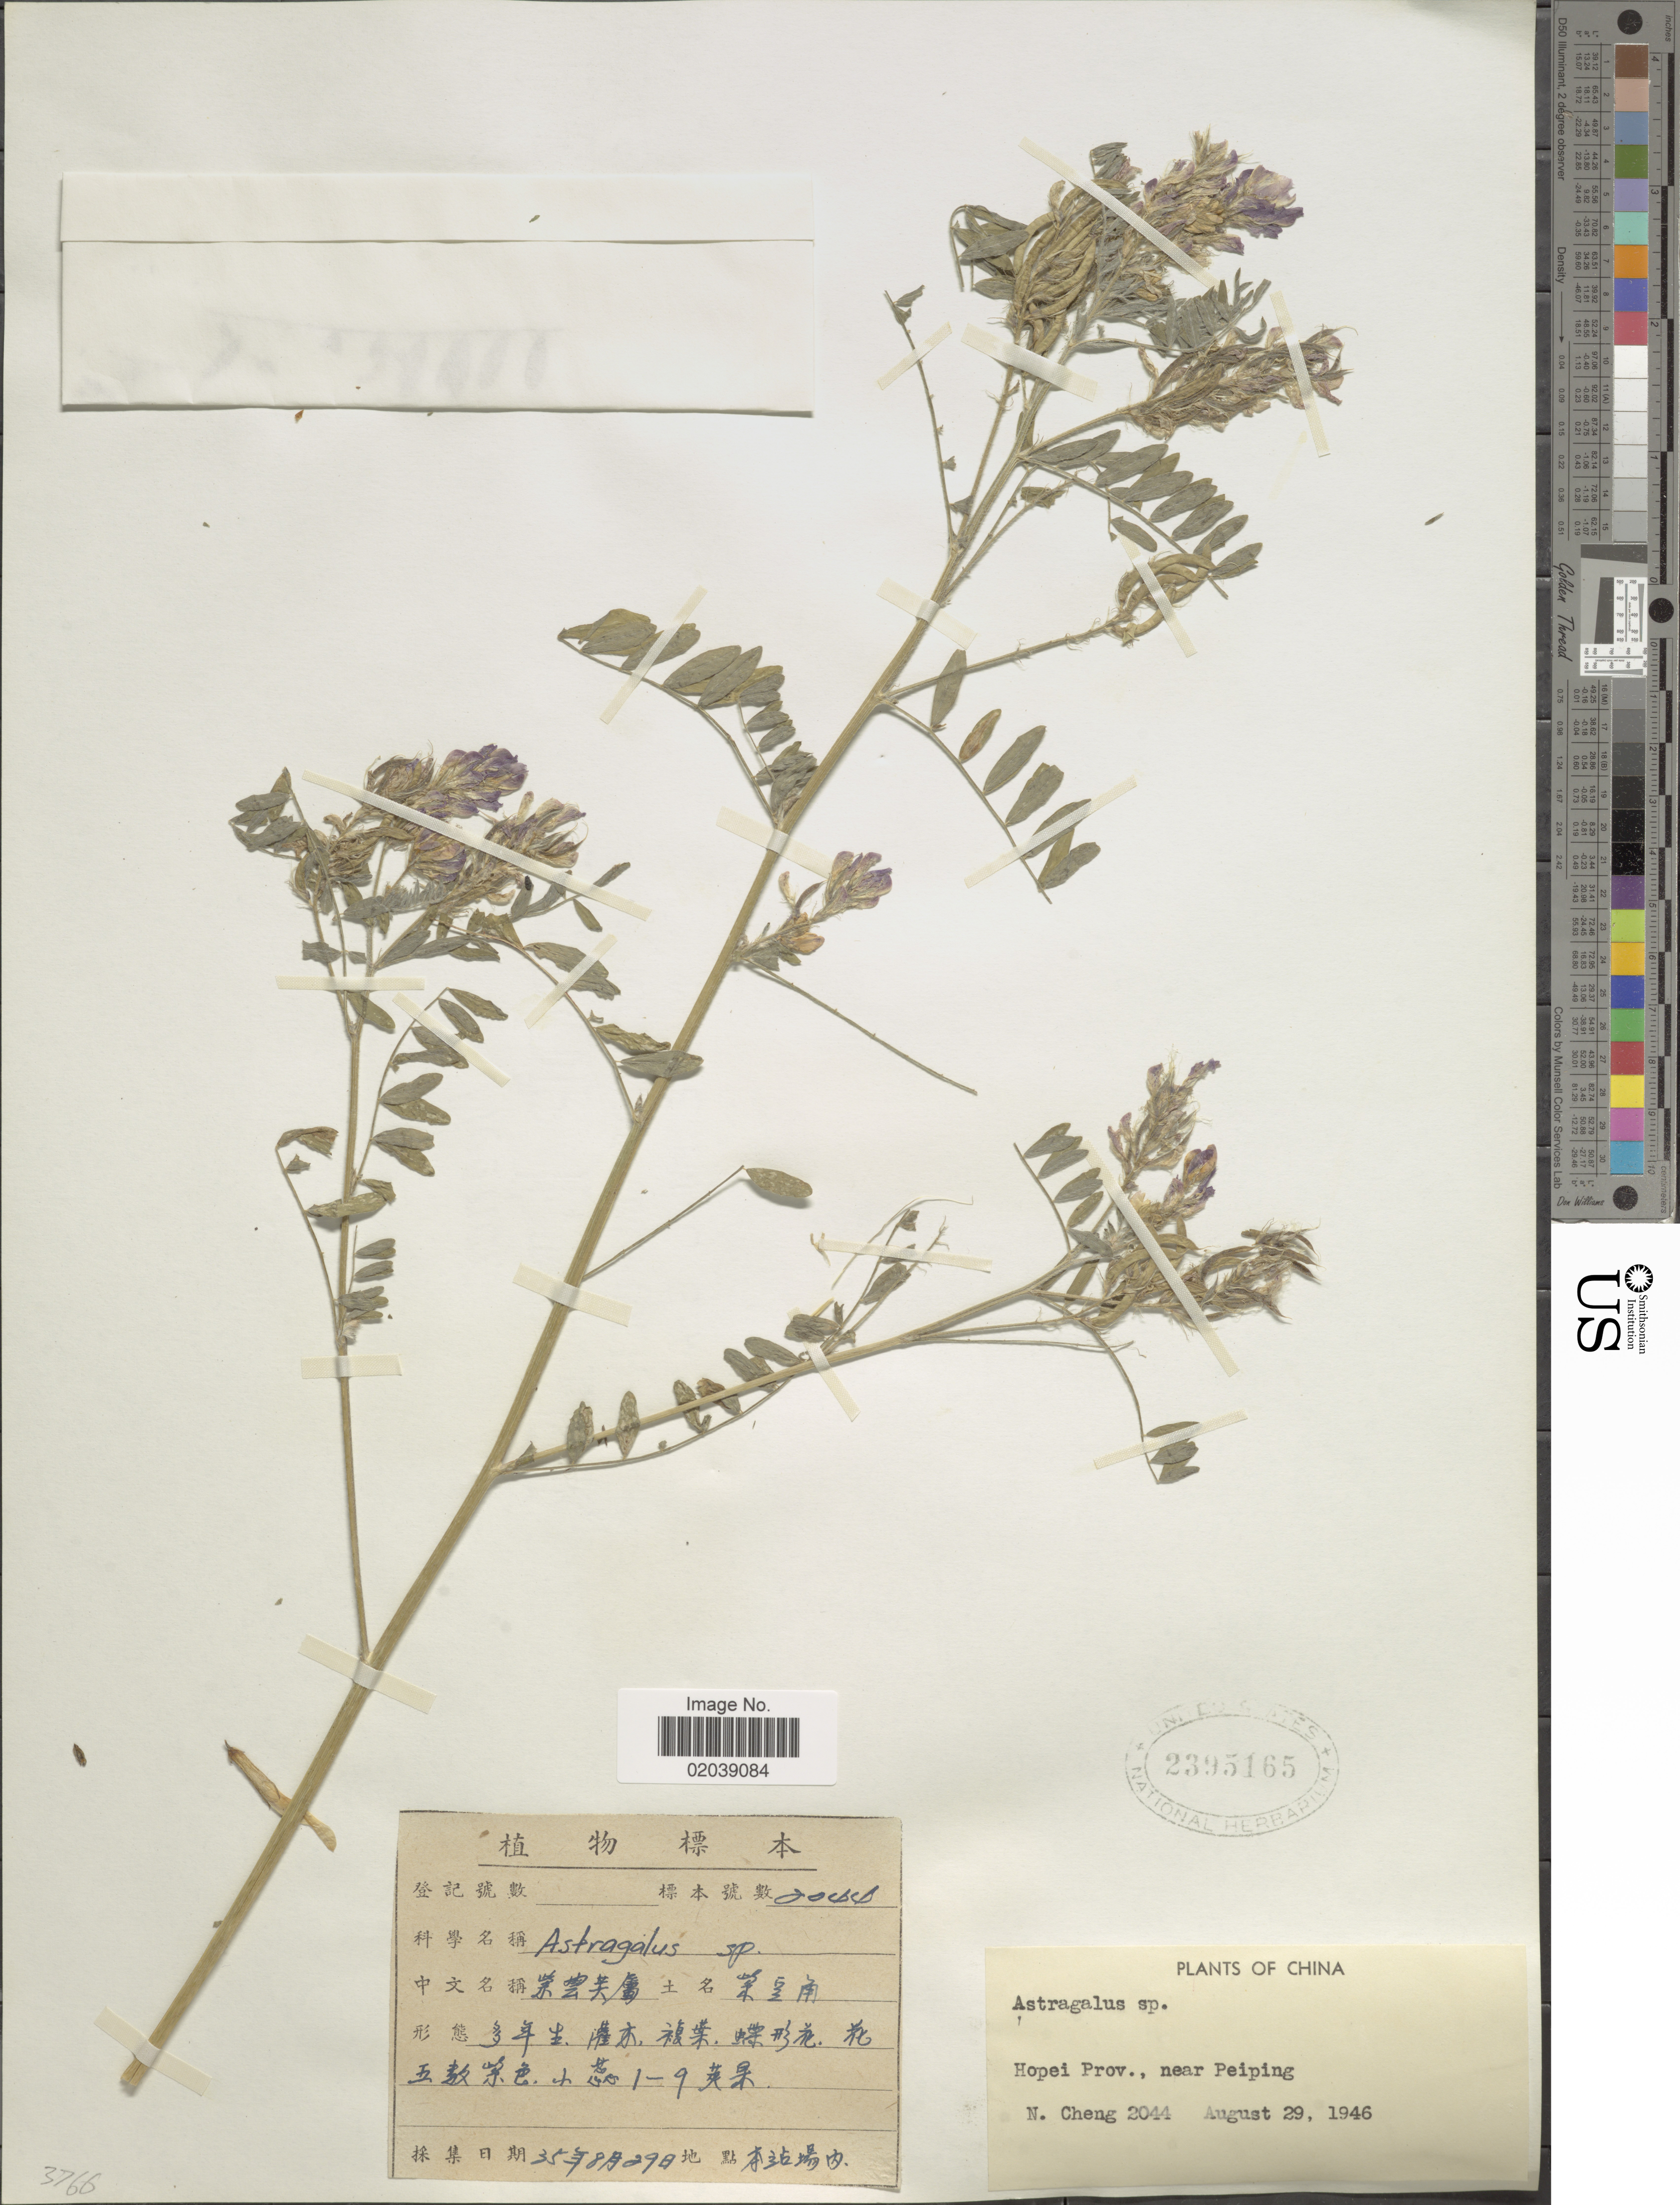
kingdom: Plantae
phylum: Tracheophyta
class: Magnoliopsida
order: Fabales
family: Fabaceae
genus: Astragalus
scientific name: Astragalus sp.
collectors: N. Cheng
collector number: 2044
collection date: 1946-08-29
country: China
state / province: Hebei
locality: Hopei Prov., near Peiping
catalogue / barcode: US 2395165